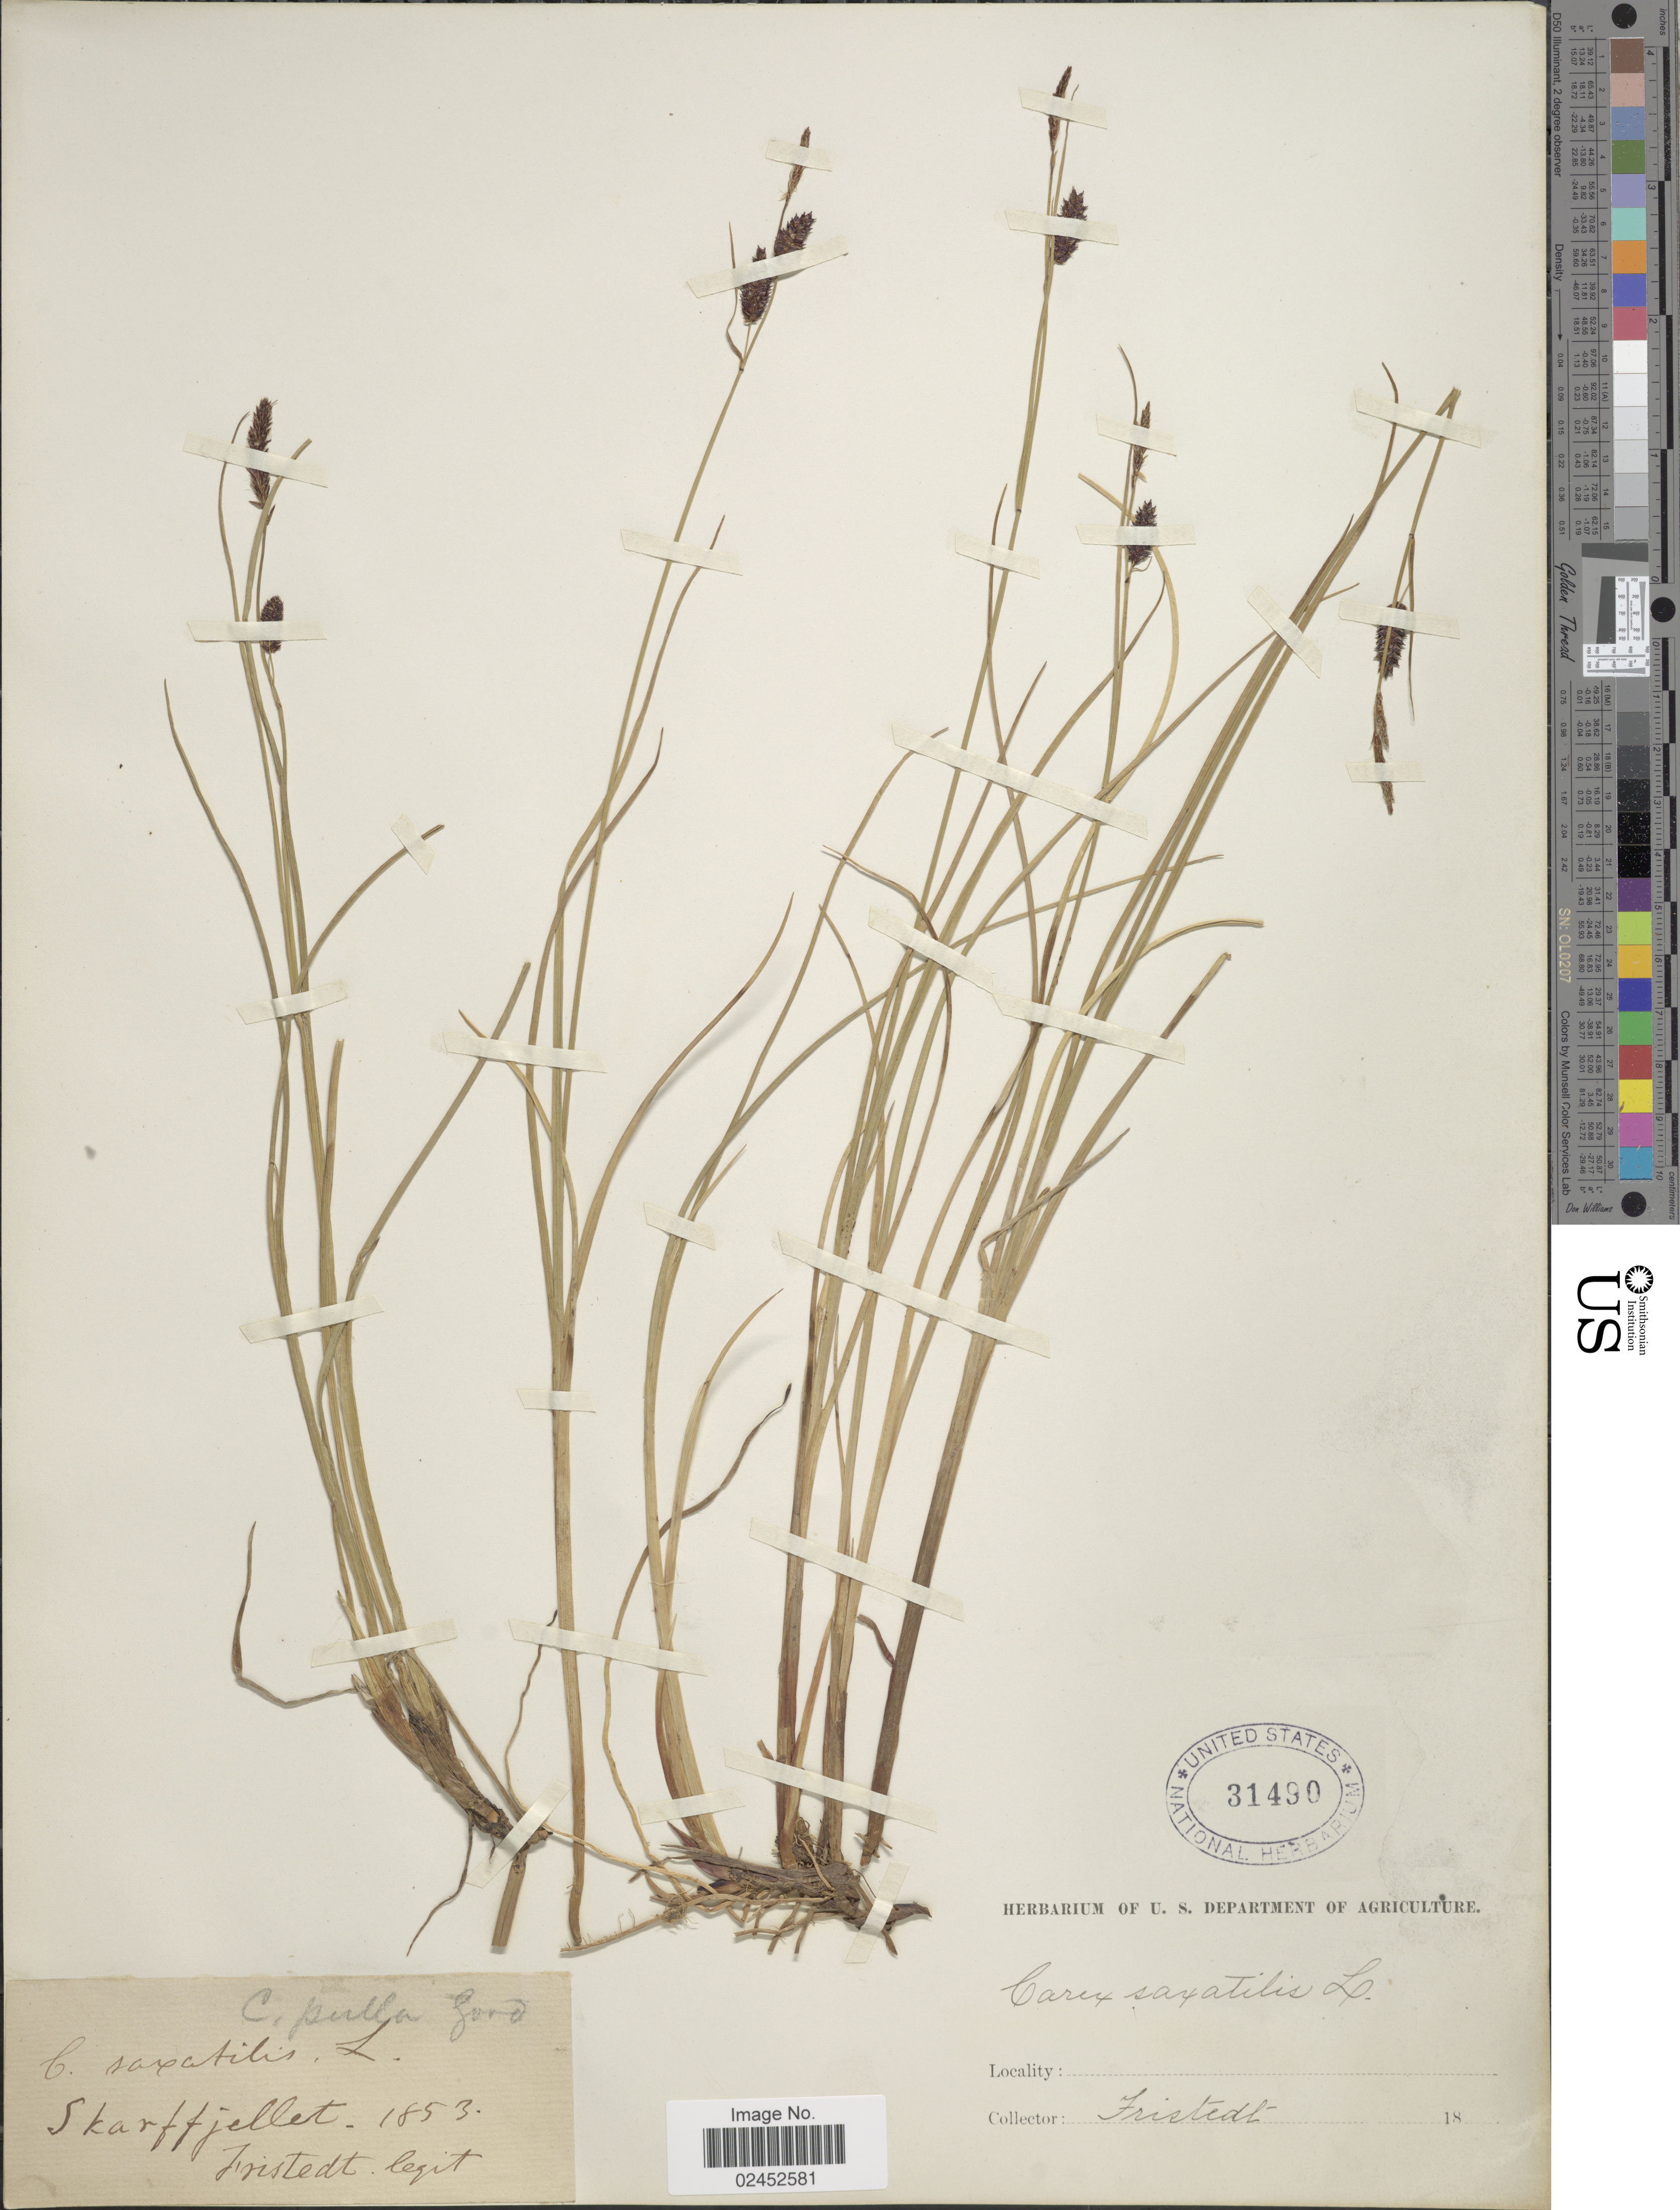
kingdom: Plantae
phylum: Tracheophyta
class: Liliopsida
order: Poales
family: Cyperaceae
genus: Carex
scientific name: Carex saxatilis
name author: L.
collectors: Fristedt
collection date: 1853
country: Norway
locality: Skarfjellet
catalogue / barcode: US 31490